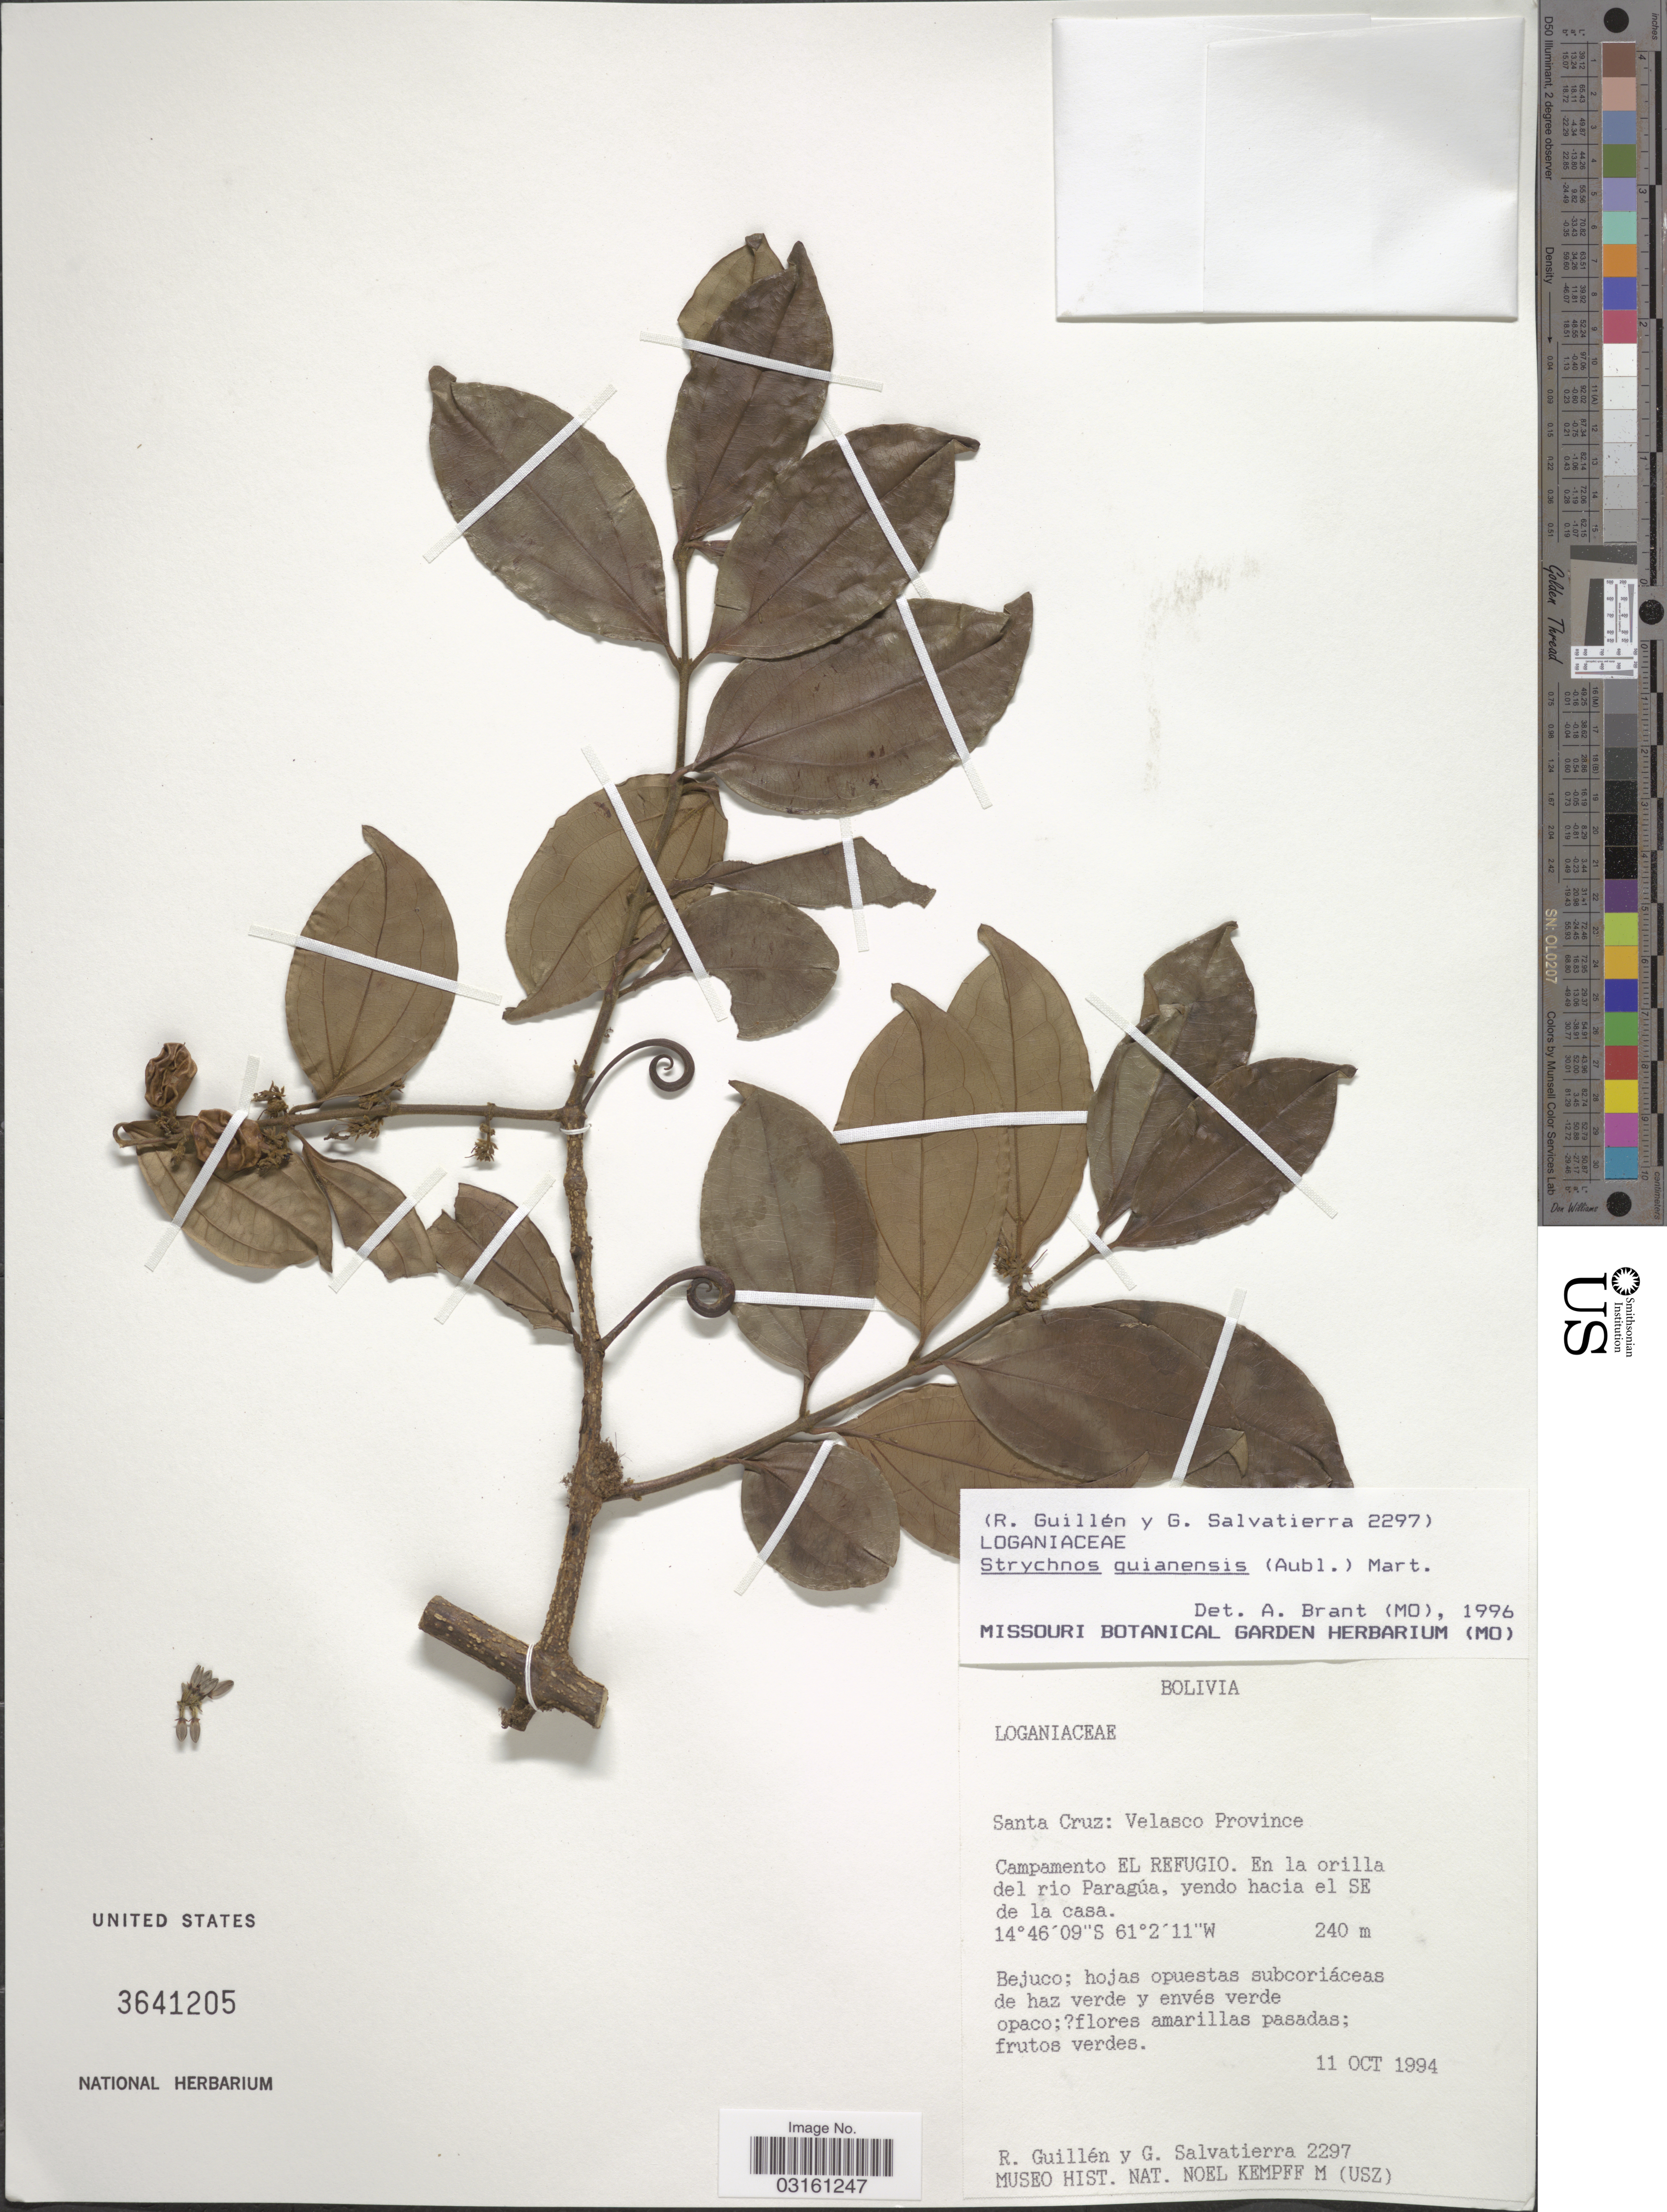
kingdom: Plantae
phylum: Tracheophyta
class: Magnoliopsida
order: Gentianales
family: Loganiaceae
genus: Strychnos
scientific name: Strychnos guianensis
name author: (Aubl.) Mart.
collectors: R. Guillen & G. Salvatierra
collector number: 2297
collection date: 1994-10-11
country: Bolivia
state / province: Santa Cruz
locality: Velasco Province, Campamento El Refugio, En la orilla del rio Paragúa, yendo hacia el SE de la casa.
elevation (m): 240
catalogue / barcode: US 3641205